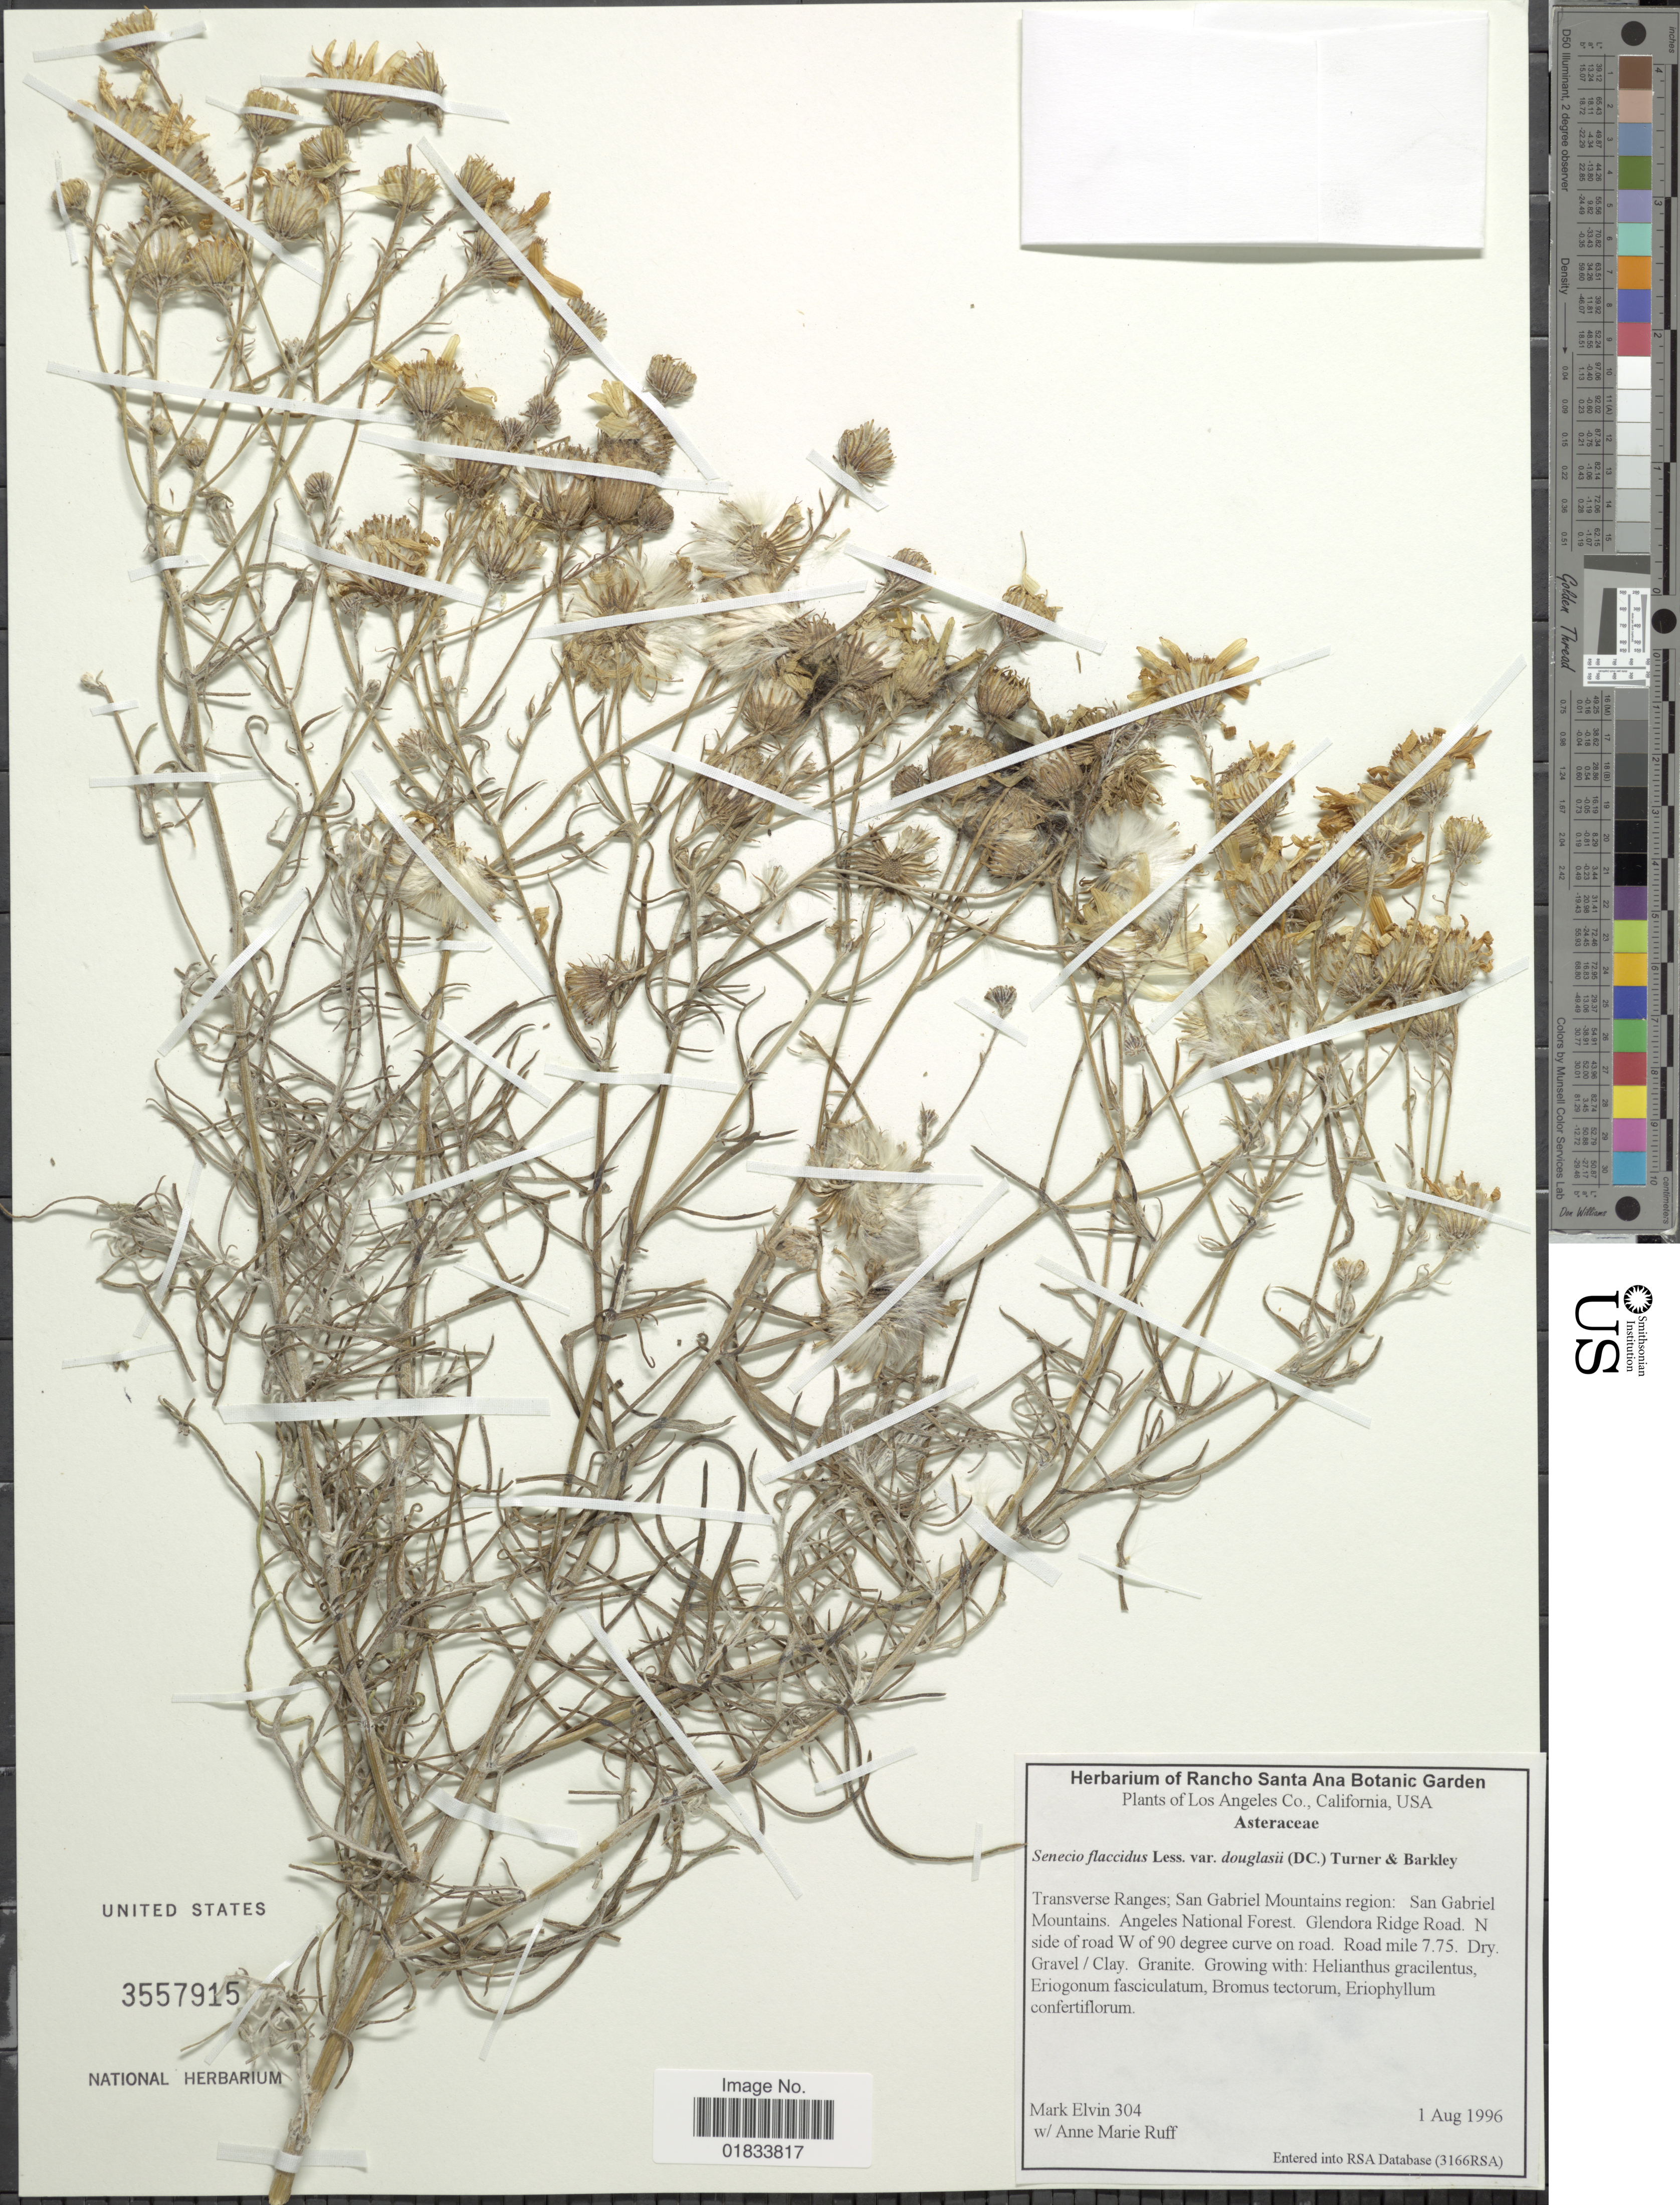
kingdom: Plantae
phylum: Tracheophyta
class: Magnoliopsida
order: Asterales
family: Asteraceae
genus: Senecio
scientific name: Senecio flaccidus var. douglasii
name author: (DC.) B.L. Turner & T.M. Barkley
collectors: M. Elvin & A. Ruff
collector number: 304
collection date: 1996-08-01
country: United States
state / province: California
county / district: Los Angeles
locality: Los Angeles Co., Transverse Ranges; San Gabriel Mountains region: San Gabriel Mountains. Angeles National Forest. Glendora Ridge Road. N side of road W of 90 degree curve on road. Road mile 7.75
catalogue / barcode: US 3557915